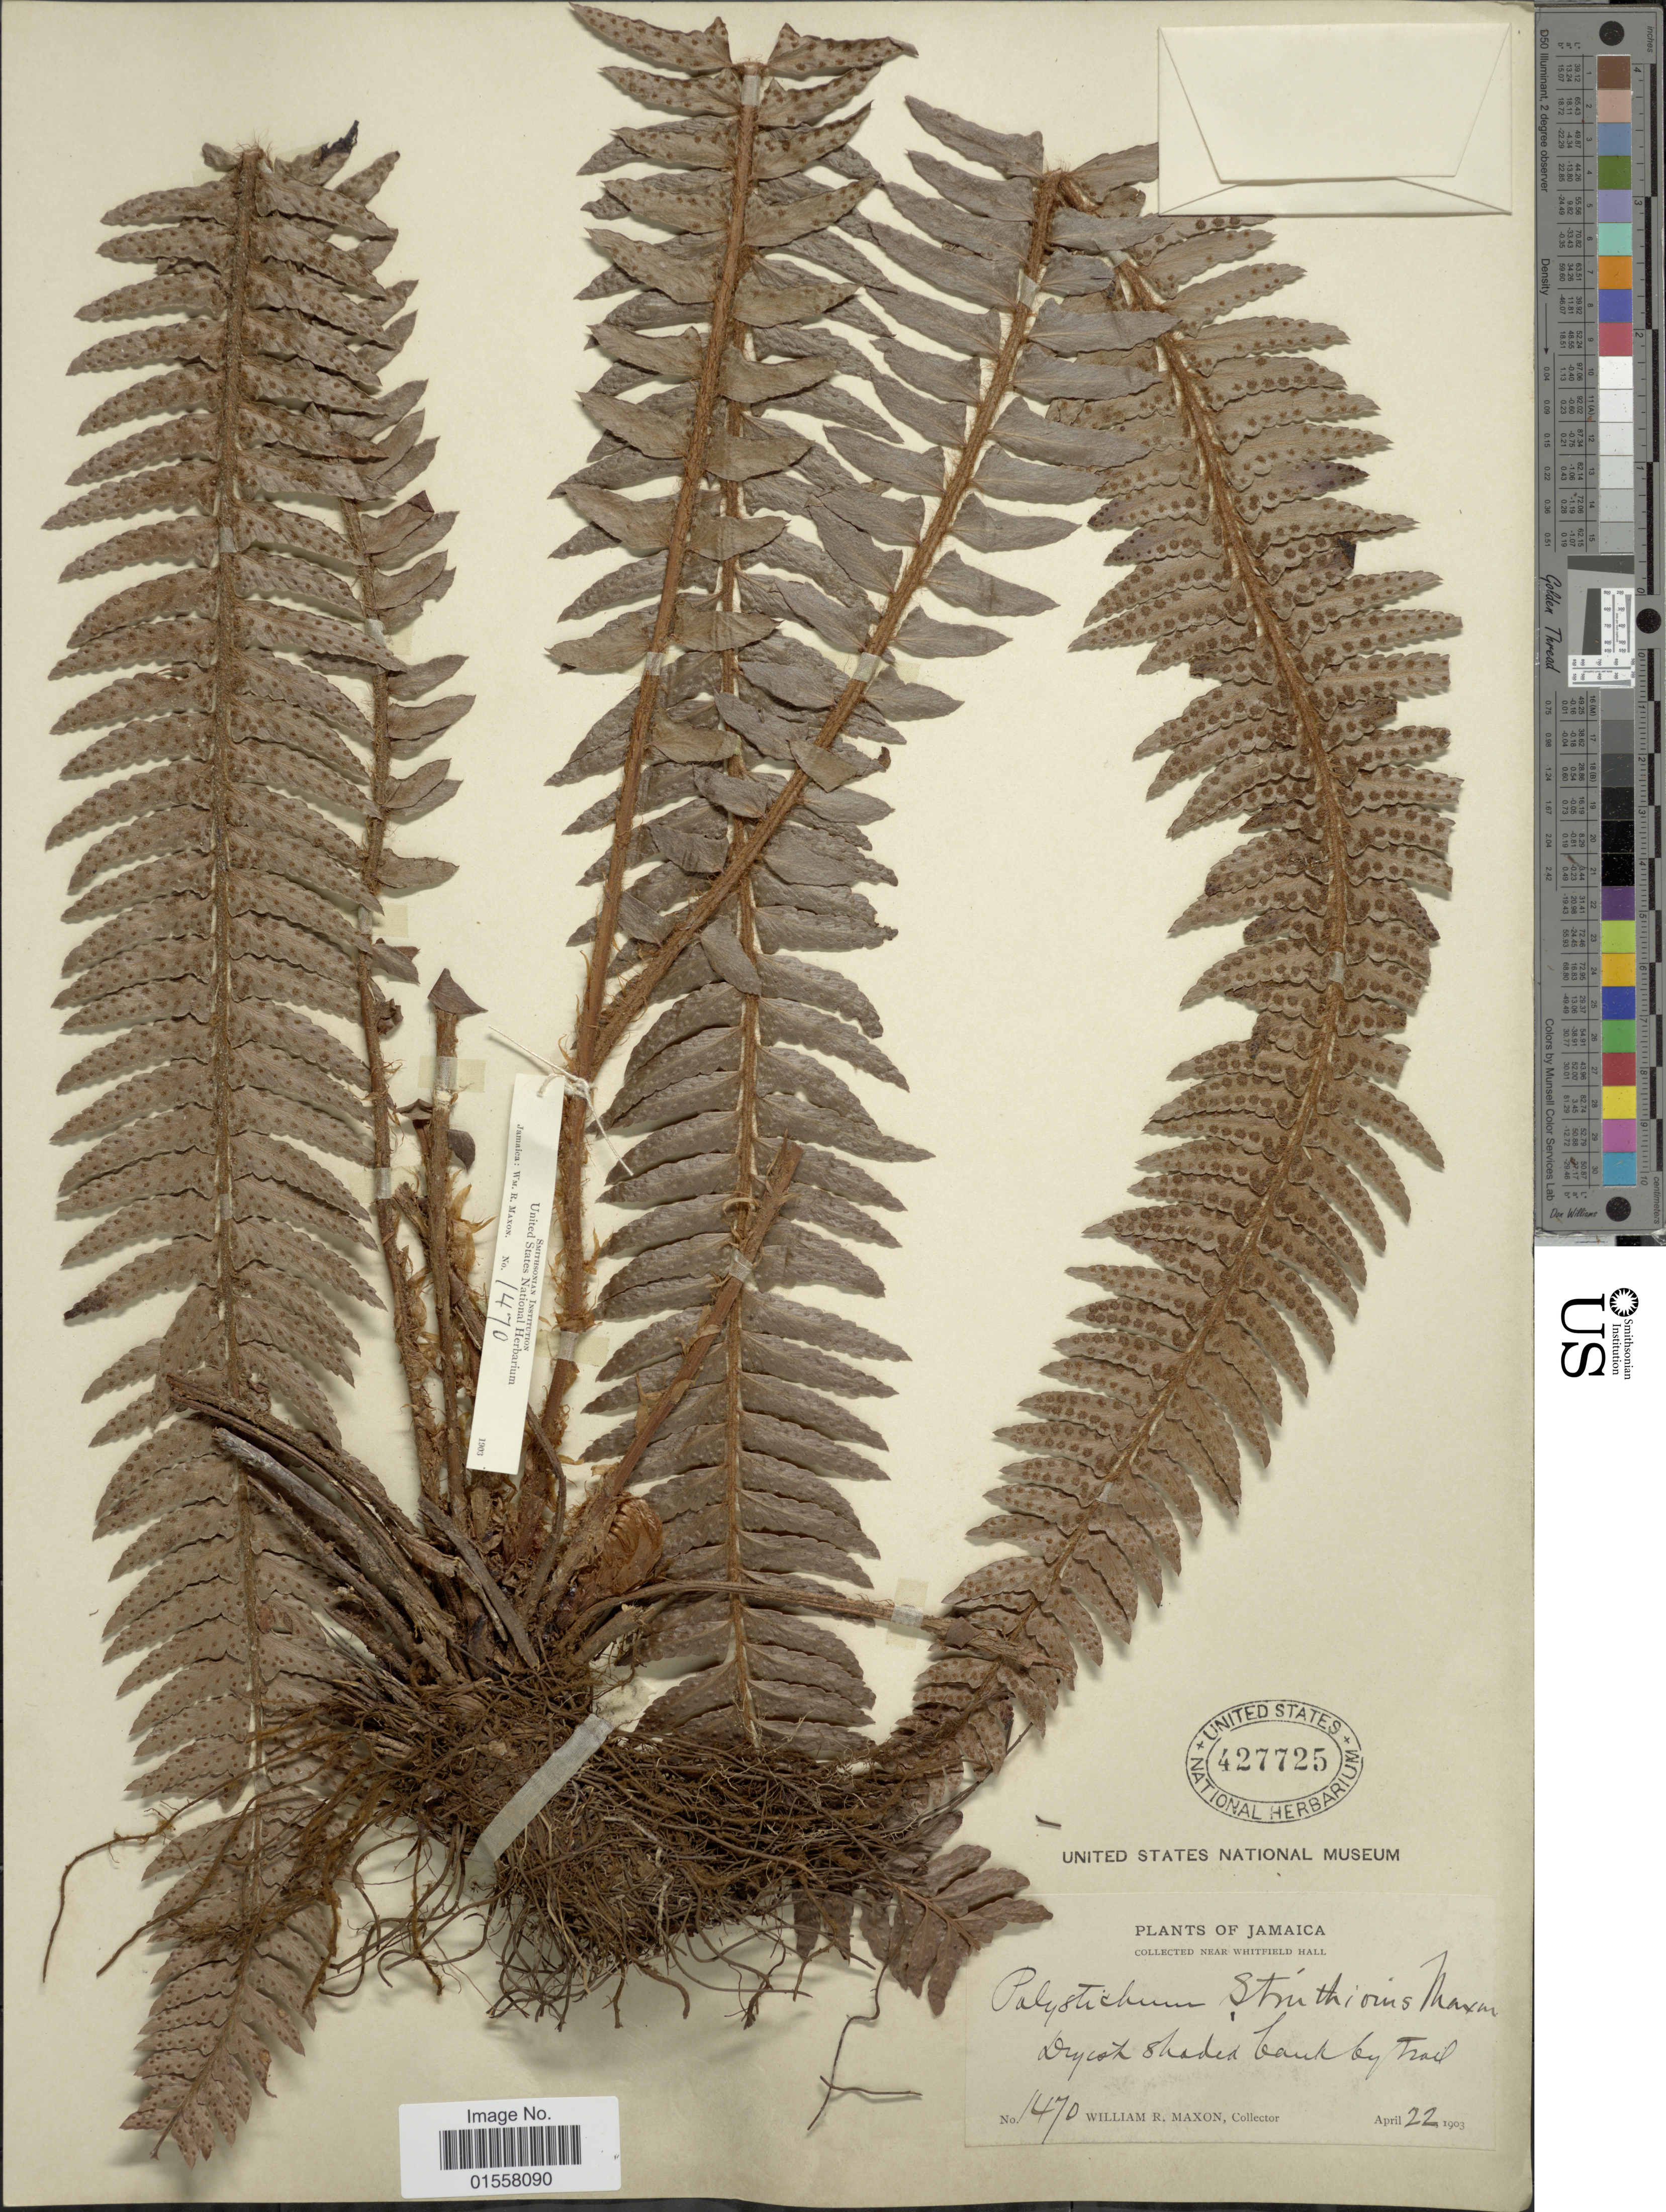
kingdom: Plantae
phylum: Tracheophyta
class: Polypodiopsida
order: Polypodiales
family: Dryopteridaceae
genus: Polystichum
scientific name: Polystichum mucronatum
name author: (Sw.) C. Presl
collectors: W. R. Maxon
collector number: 1470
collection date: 1903-04-22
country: Jamaica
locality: Near Whitfield Hall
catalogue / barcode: US 427725